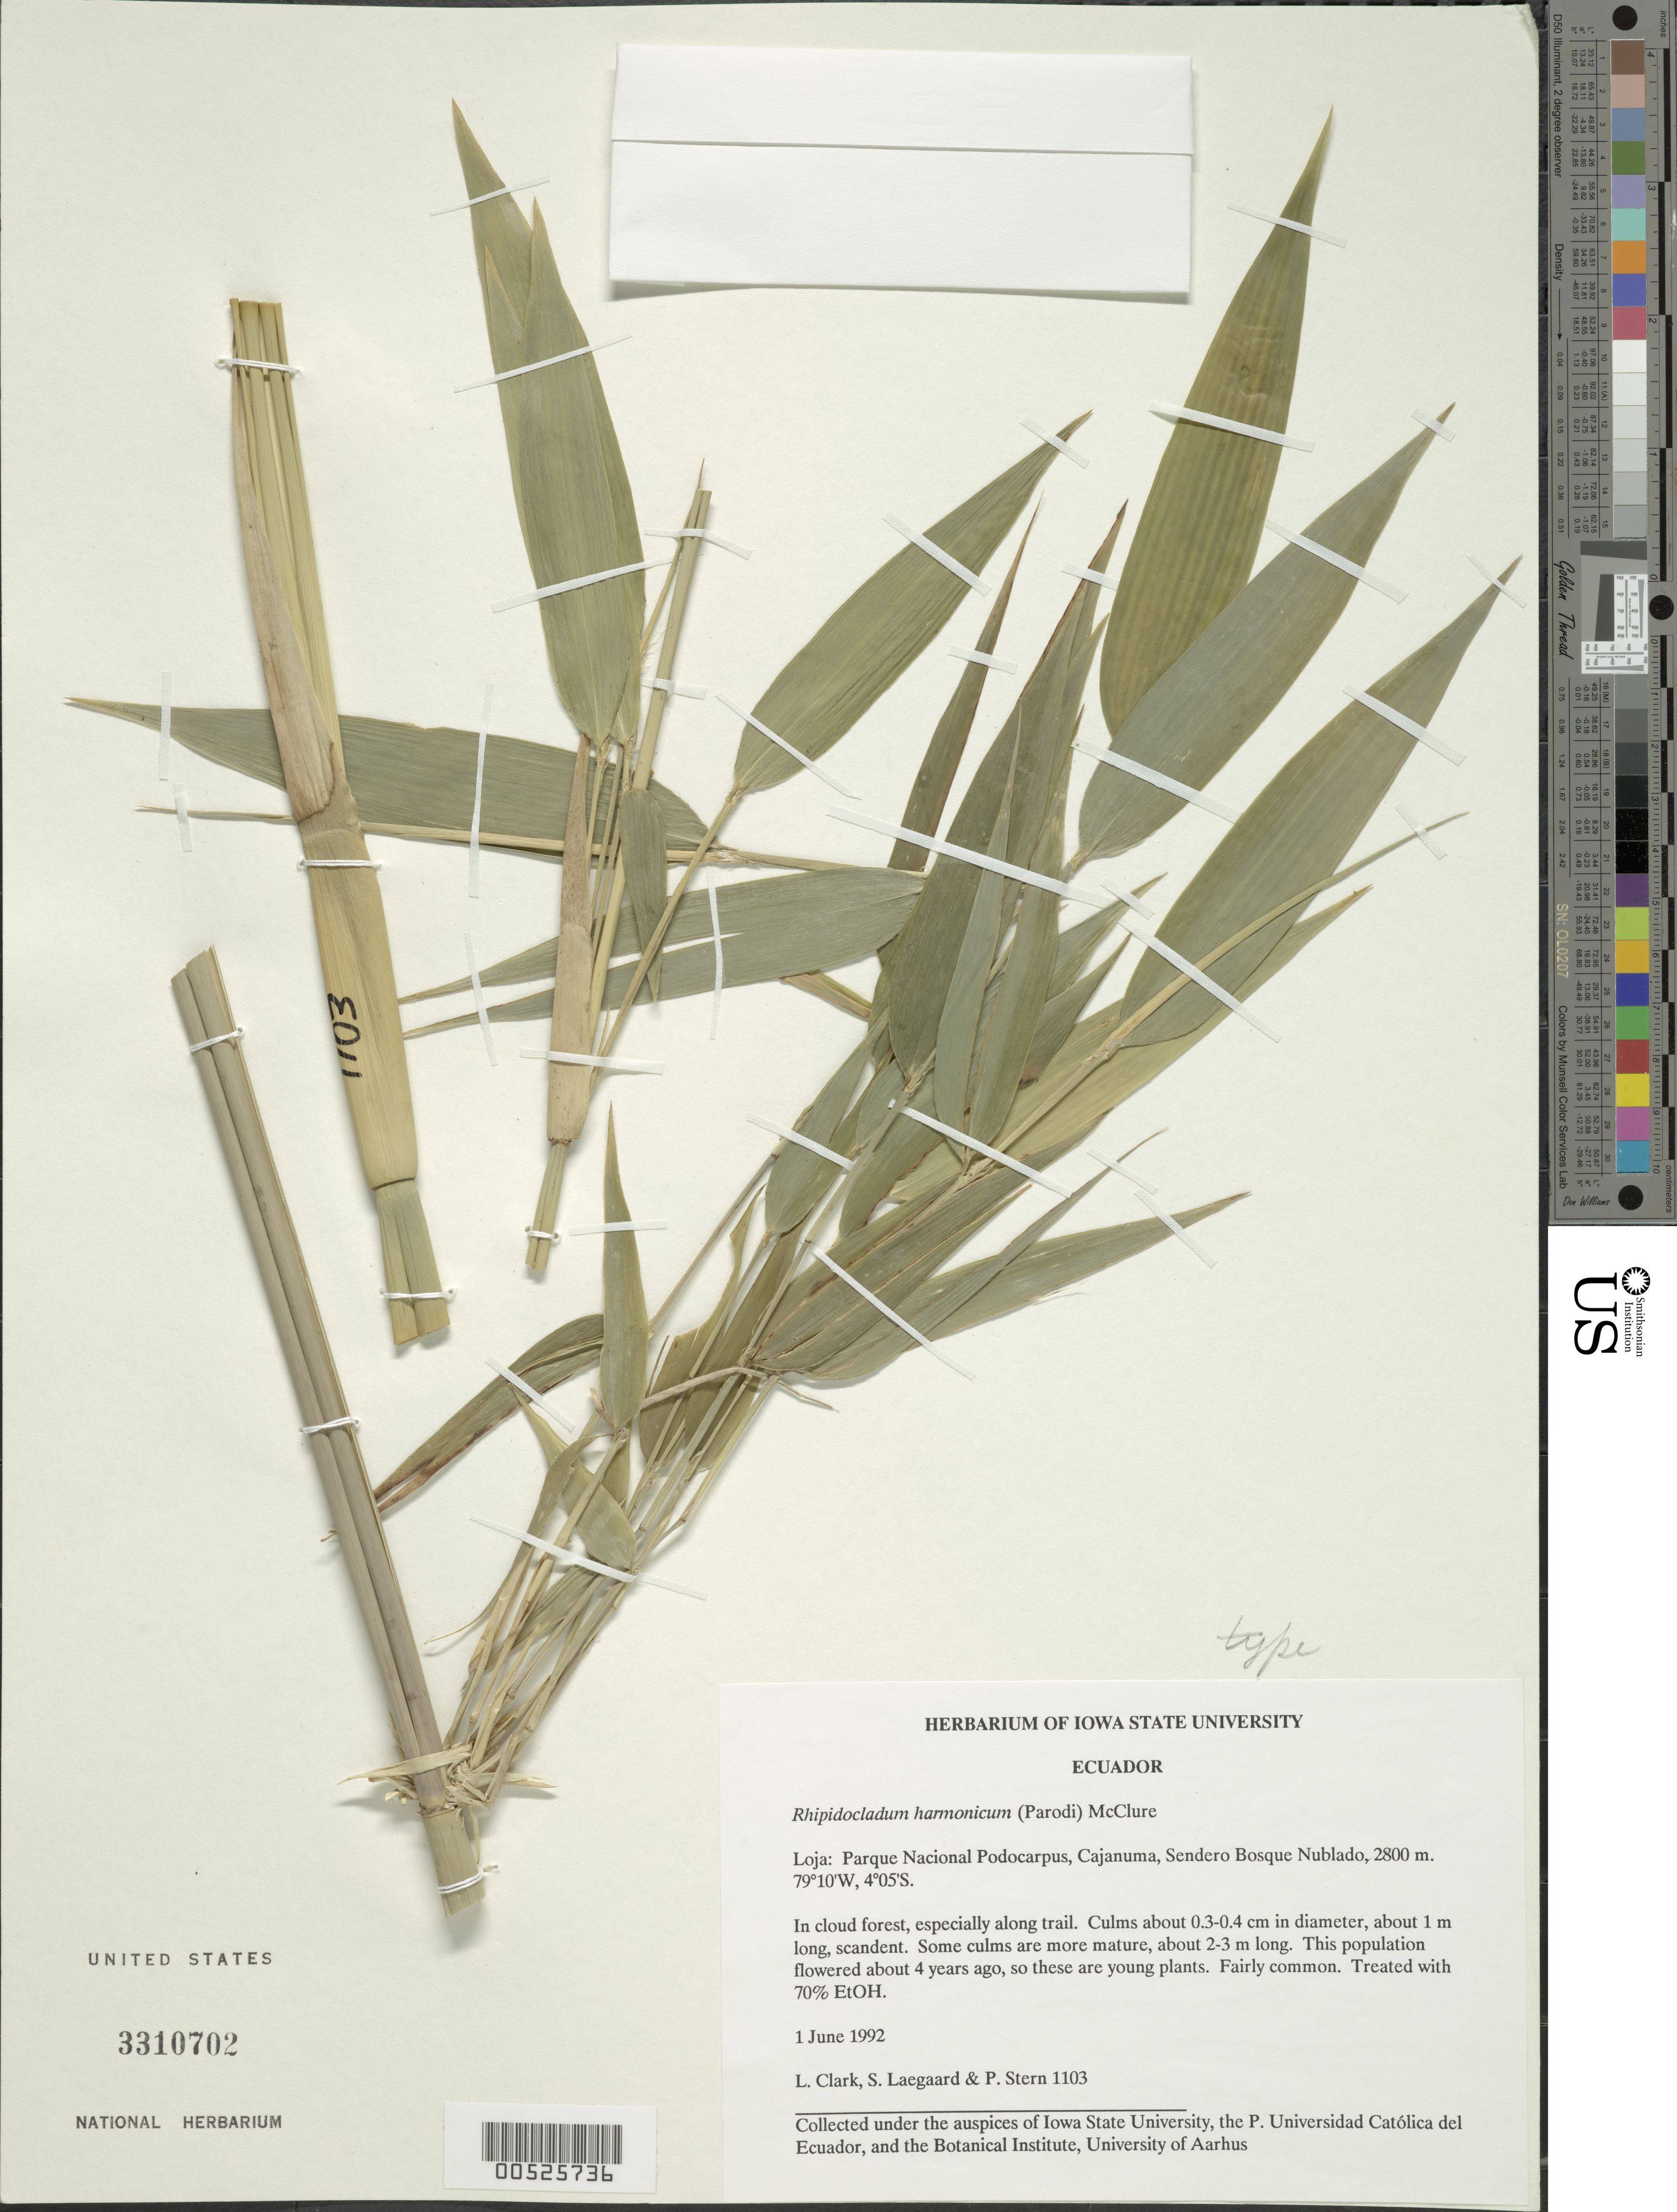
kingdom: Plantae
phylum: Tracheophyta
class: Liliopsida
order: Poales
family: Poaceae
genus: Rhipidocladum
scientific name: Rhipidocladum harmonicum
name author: (Parodi) McClure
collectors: L. G. Clark, S. Lægaard & P. Stern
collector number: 1103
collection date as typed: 01 Jun 1992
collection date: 1992-06-01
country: Ecuador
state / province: Loja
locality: Parque Nacional podocarpus, Cajanuma, Sendero Bosque Nublado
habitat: In cloud forest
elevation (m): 2800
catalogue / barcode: US 3310702